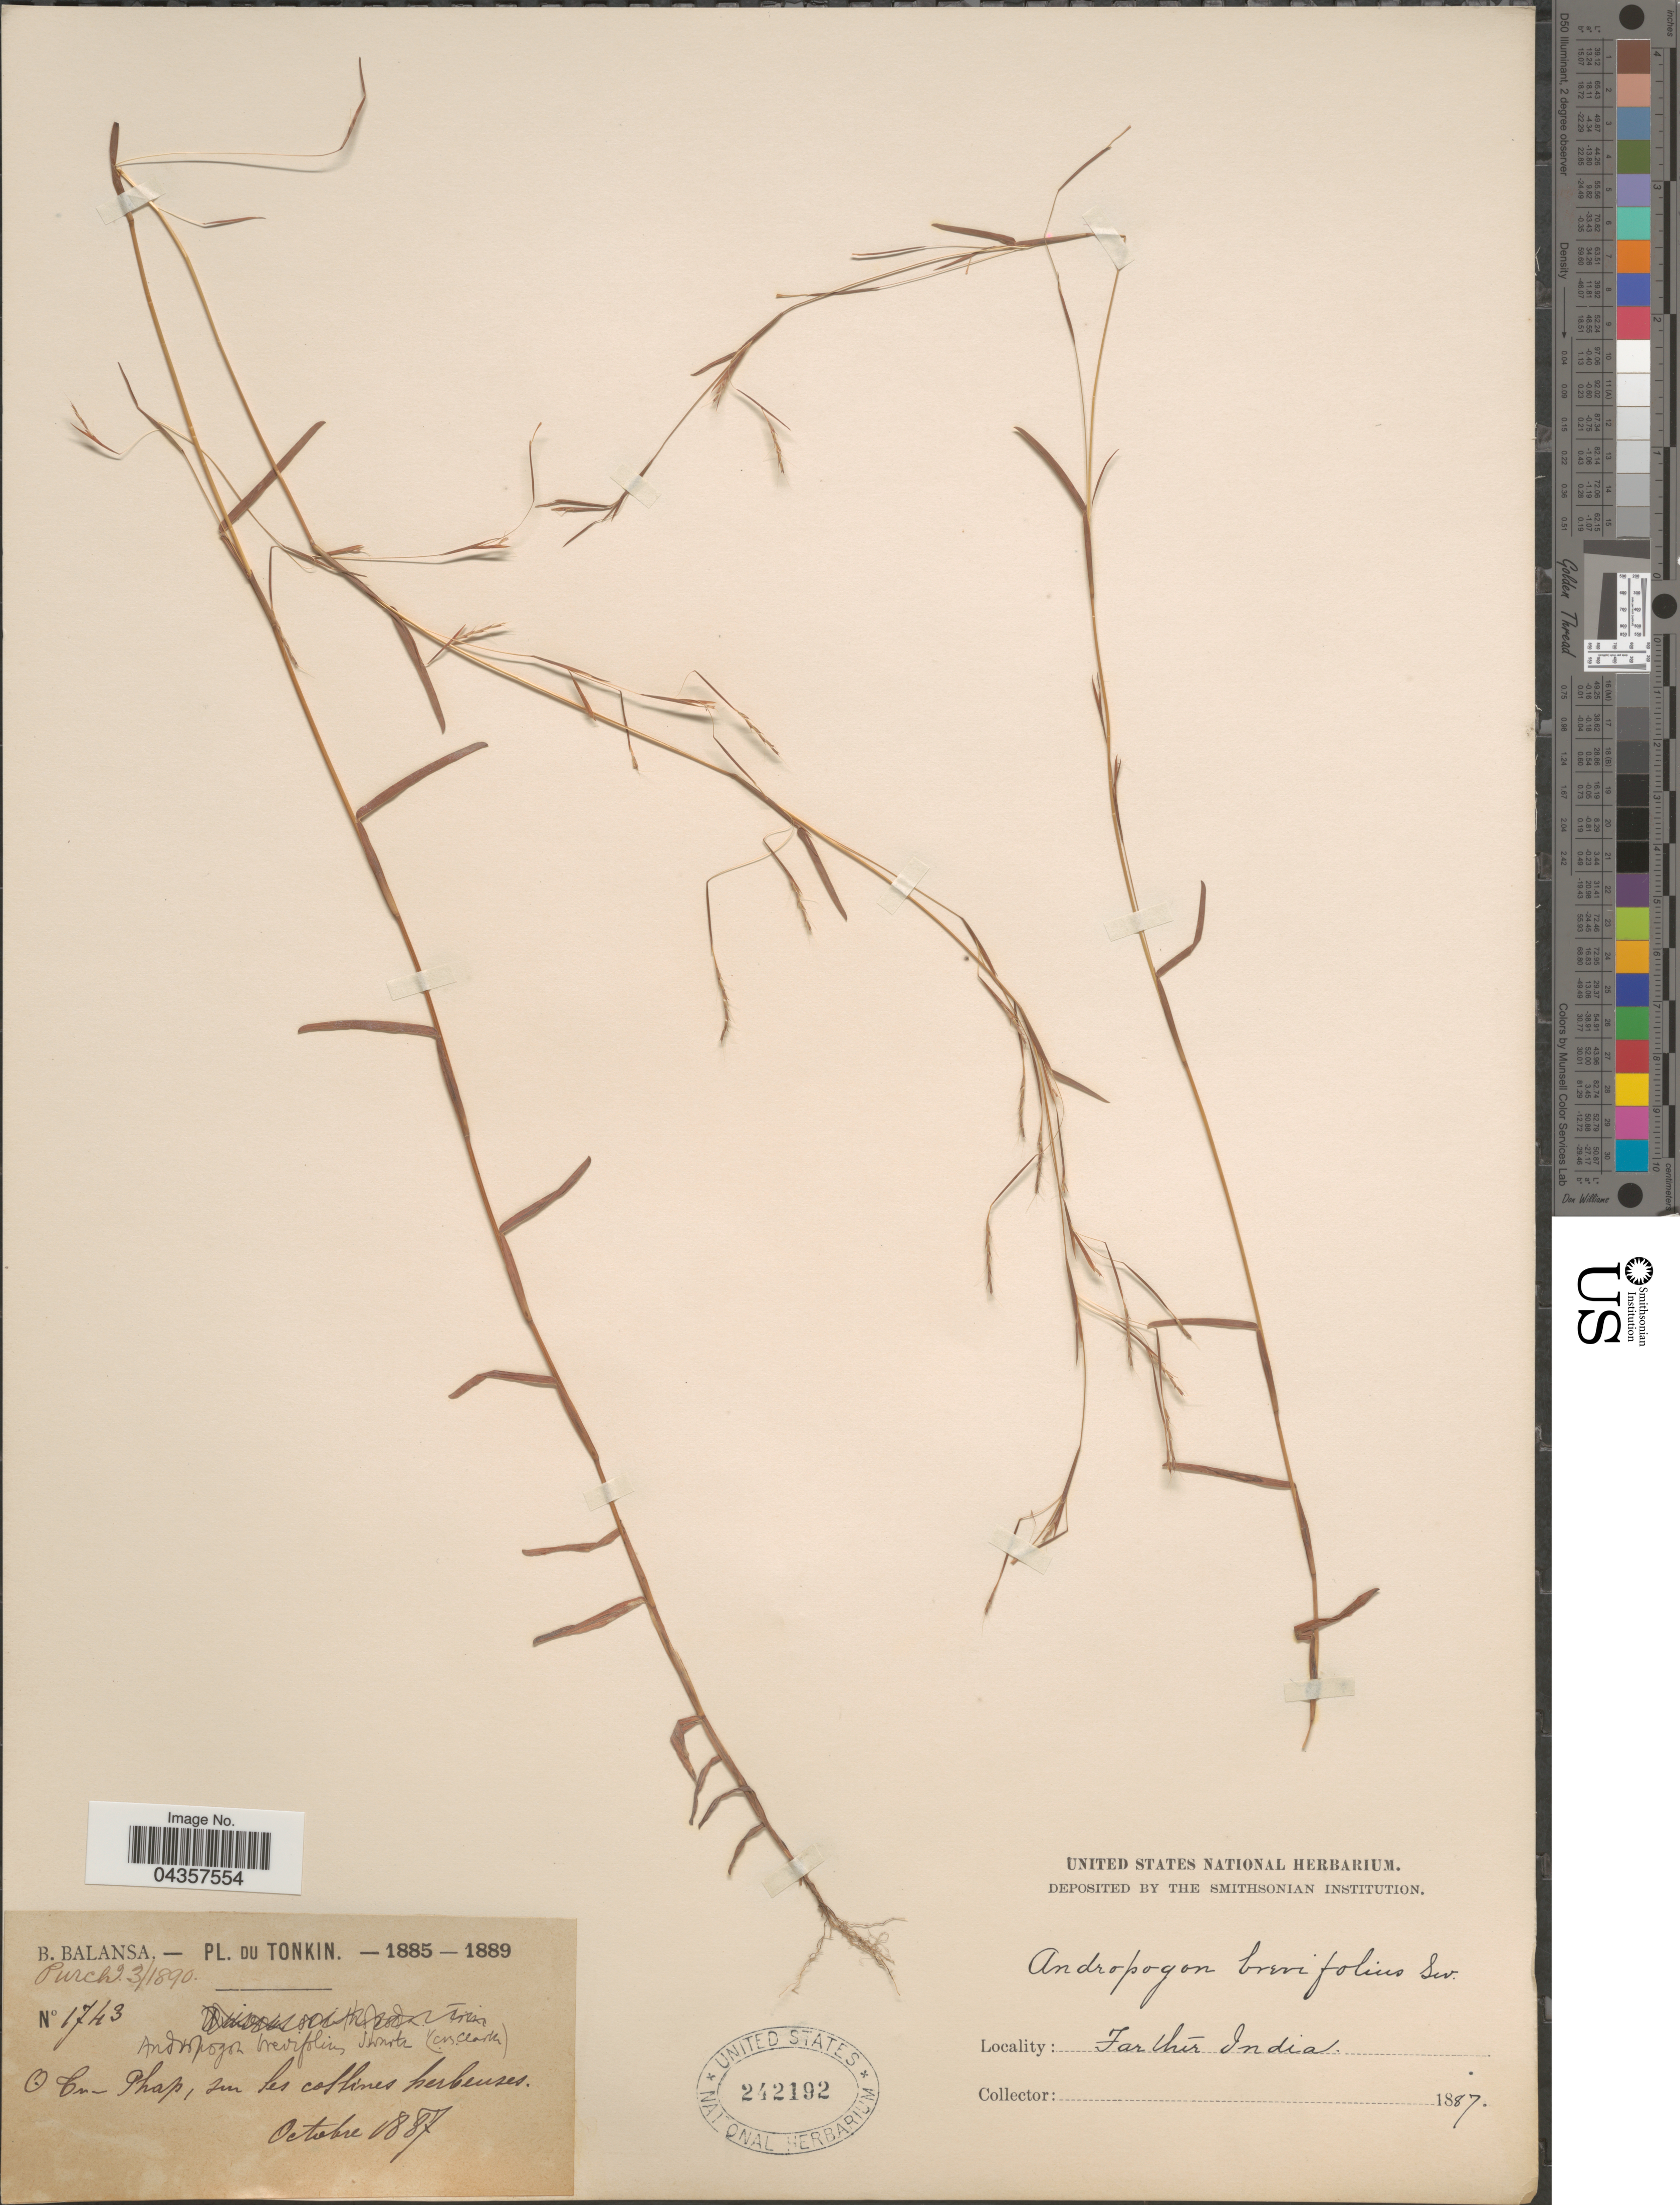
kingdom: Plantae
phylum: Tracheophyta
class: Liliopsida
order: Poales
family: Poaceae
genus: Schizachyrium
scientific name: Schizachyrium sp.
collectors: B. Balansa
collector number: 1743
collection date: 1887-10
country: Vietnam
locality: Tonkin. O. Tu- Phap, sur les collines herbenses. Farther India.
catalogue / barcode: US 242192